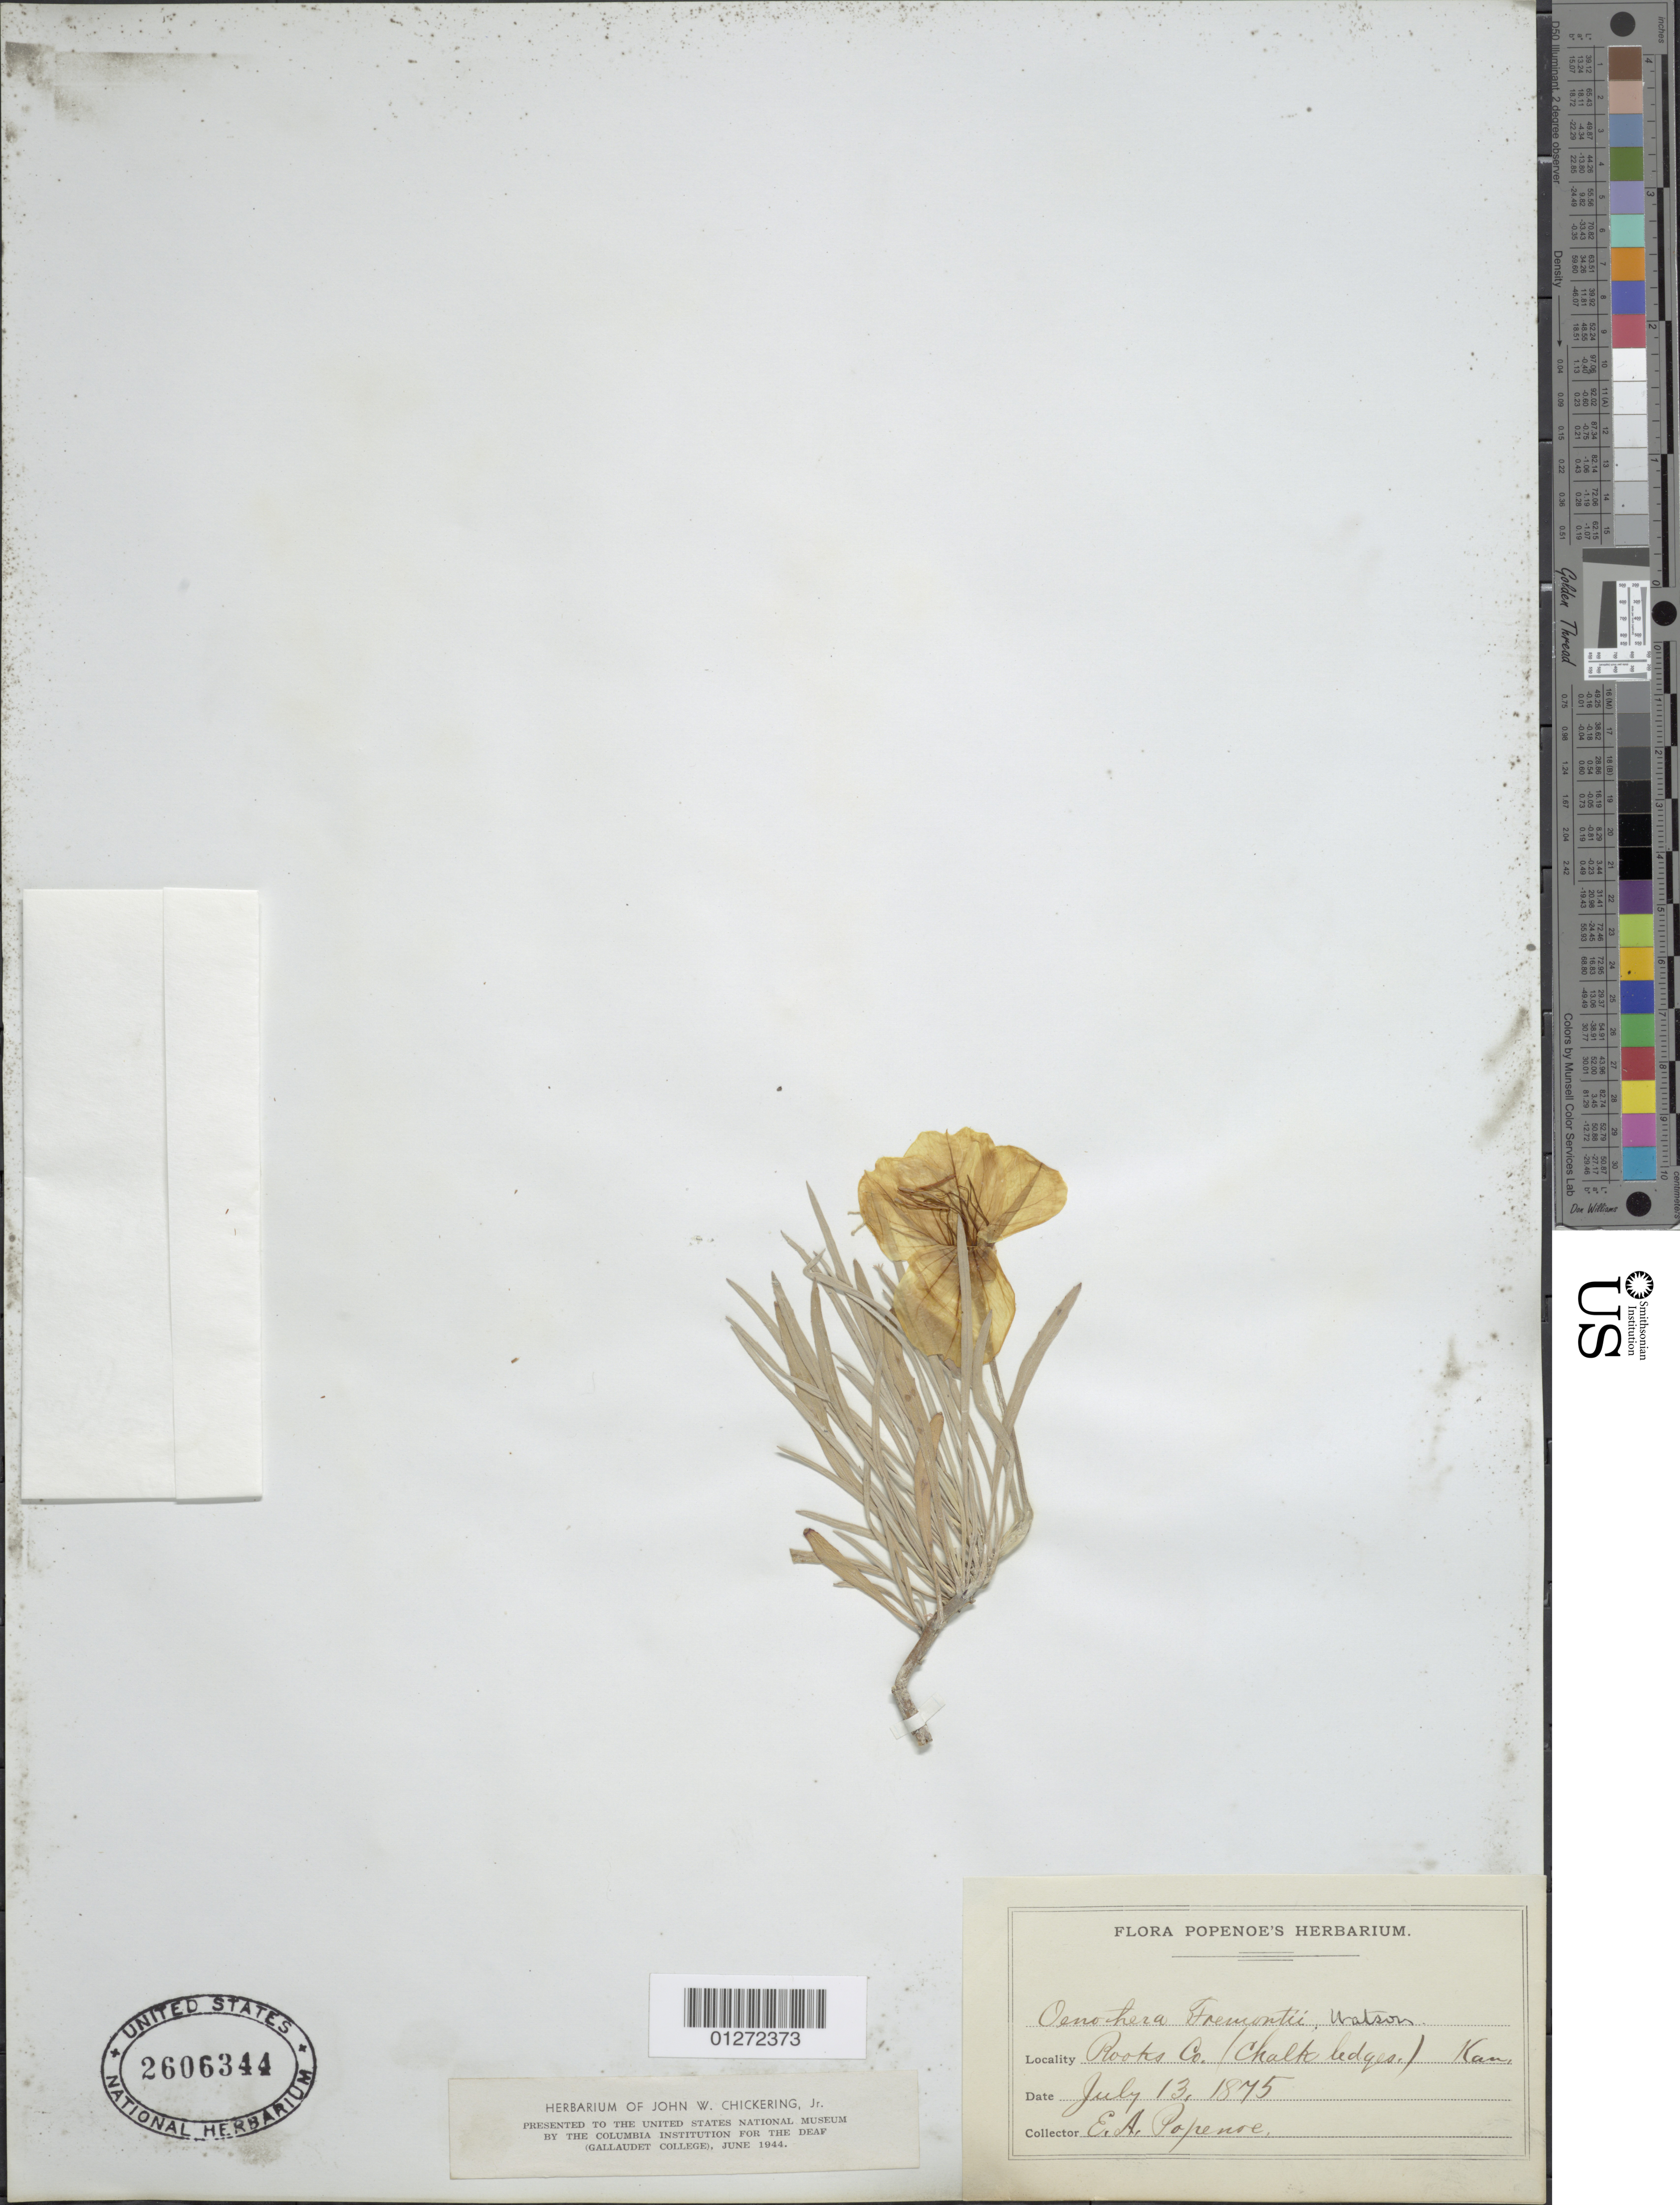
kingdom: Plantae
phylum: Tracheophyta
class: Magnoliopsida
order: Myrtales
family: Onagraceae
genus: Oenothera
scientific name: Oenothera macrocarpa subsp. fremontii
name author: (S. Watson) W.L. Wagner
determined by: Wagner, W. L., (BOT), Smithsonian Institution - National Museum of Natural History (UNITED STATES)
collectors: E. A. Popenoe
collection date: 1875-07-13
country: United States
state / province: Kansas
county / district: Rooks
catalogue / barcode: US 2606344